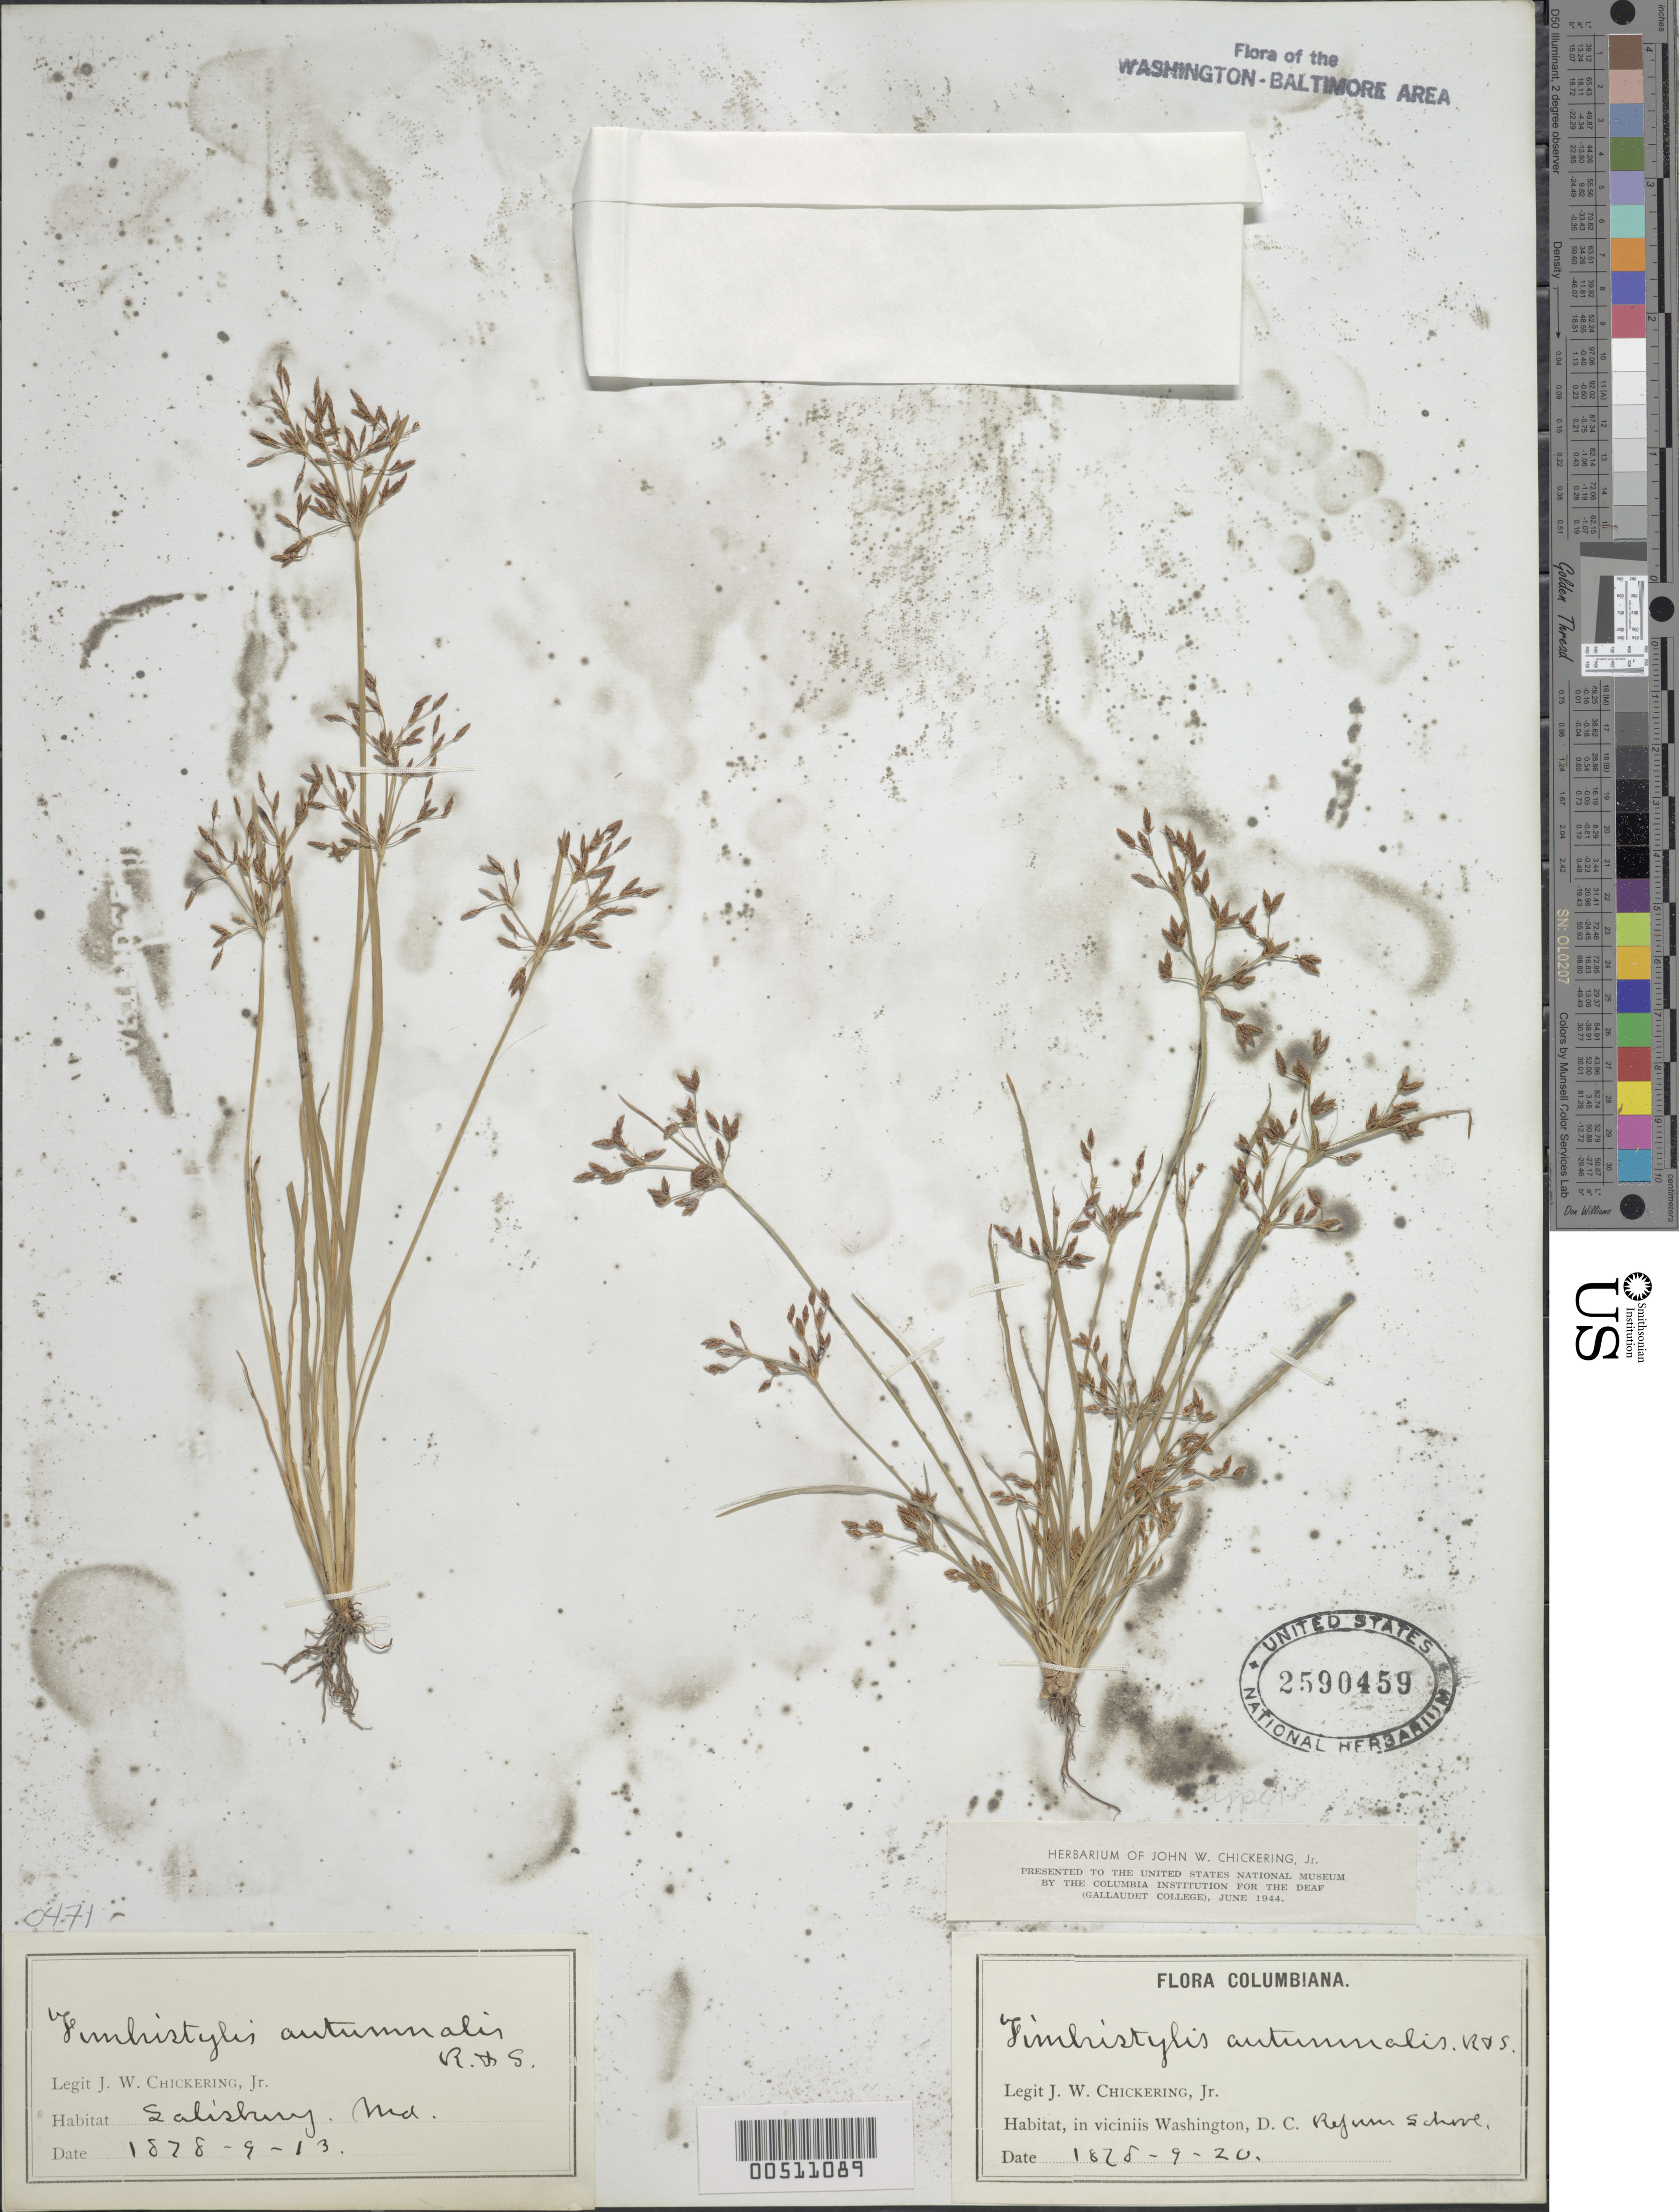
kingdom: Plantae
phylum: Tracheophyta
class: Liliopsida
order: Poales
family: Cyperaceae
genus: Fimbristylis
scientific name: Fimbristylis autumnalis (L.) Roem. & Schult.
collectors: J. W. Chickering Jr.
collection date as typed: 20 Sep 1878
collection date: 1878-09-20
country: United States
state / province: District of Columbia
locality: Reform School, Washington DC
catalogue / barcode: US 2590459